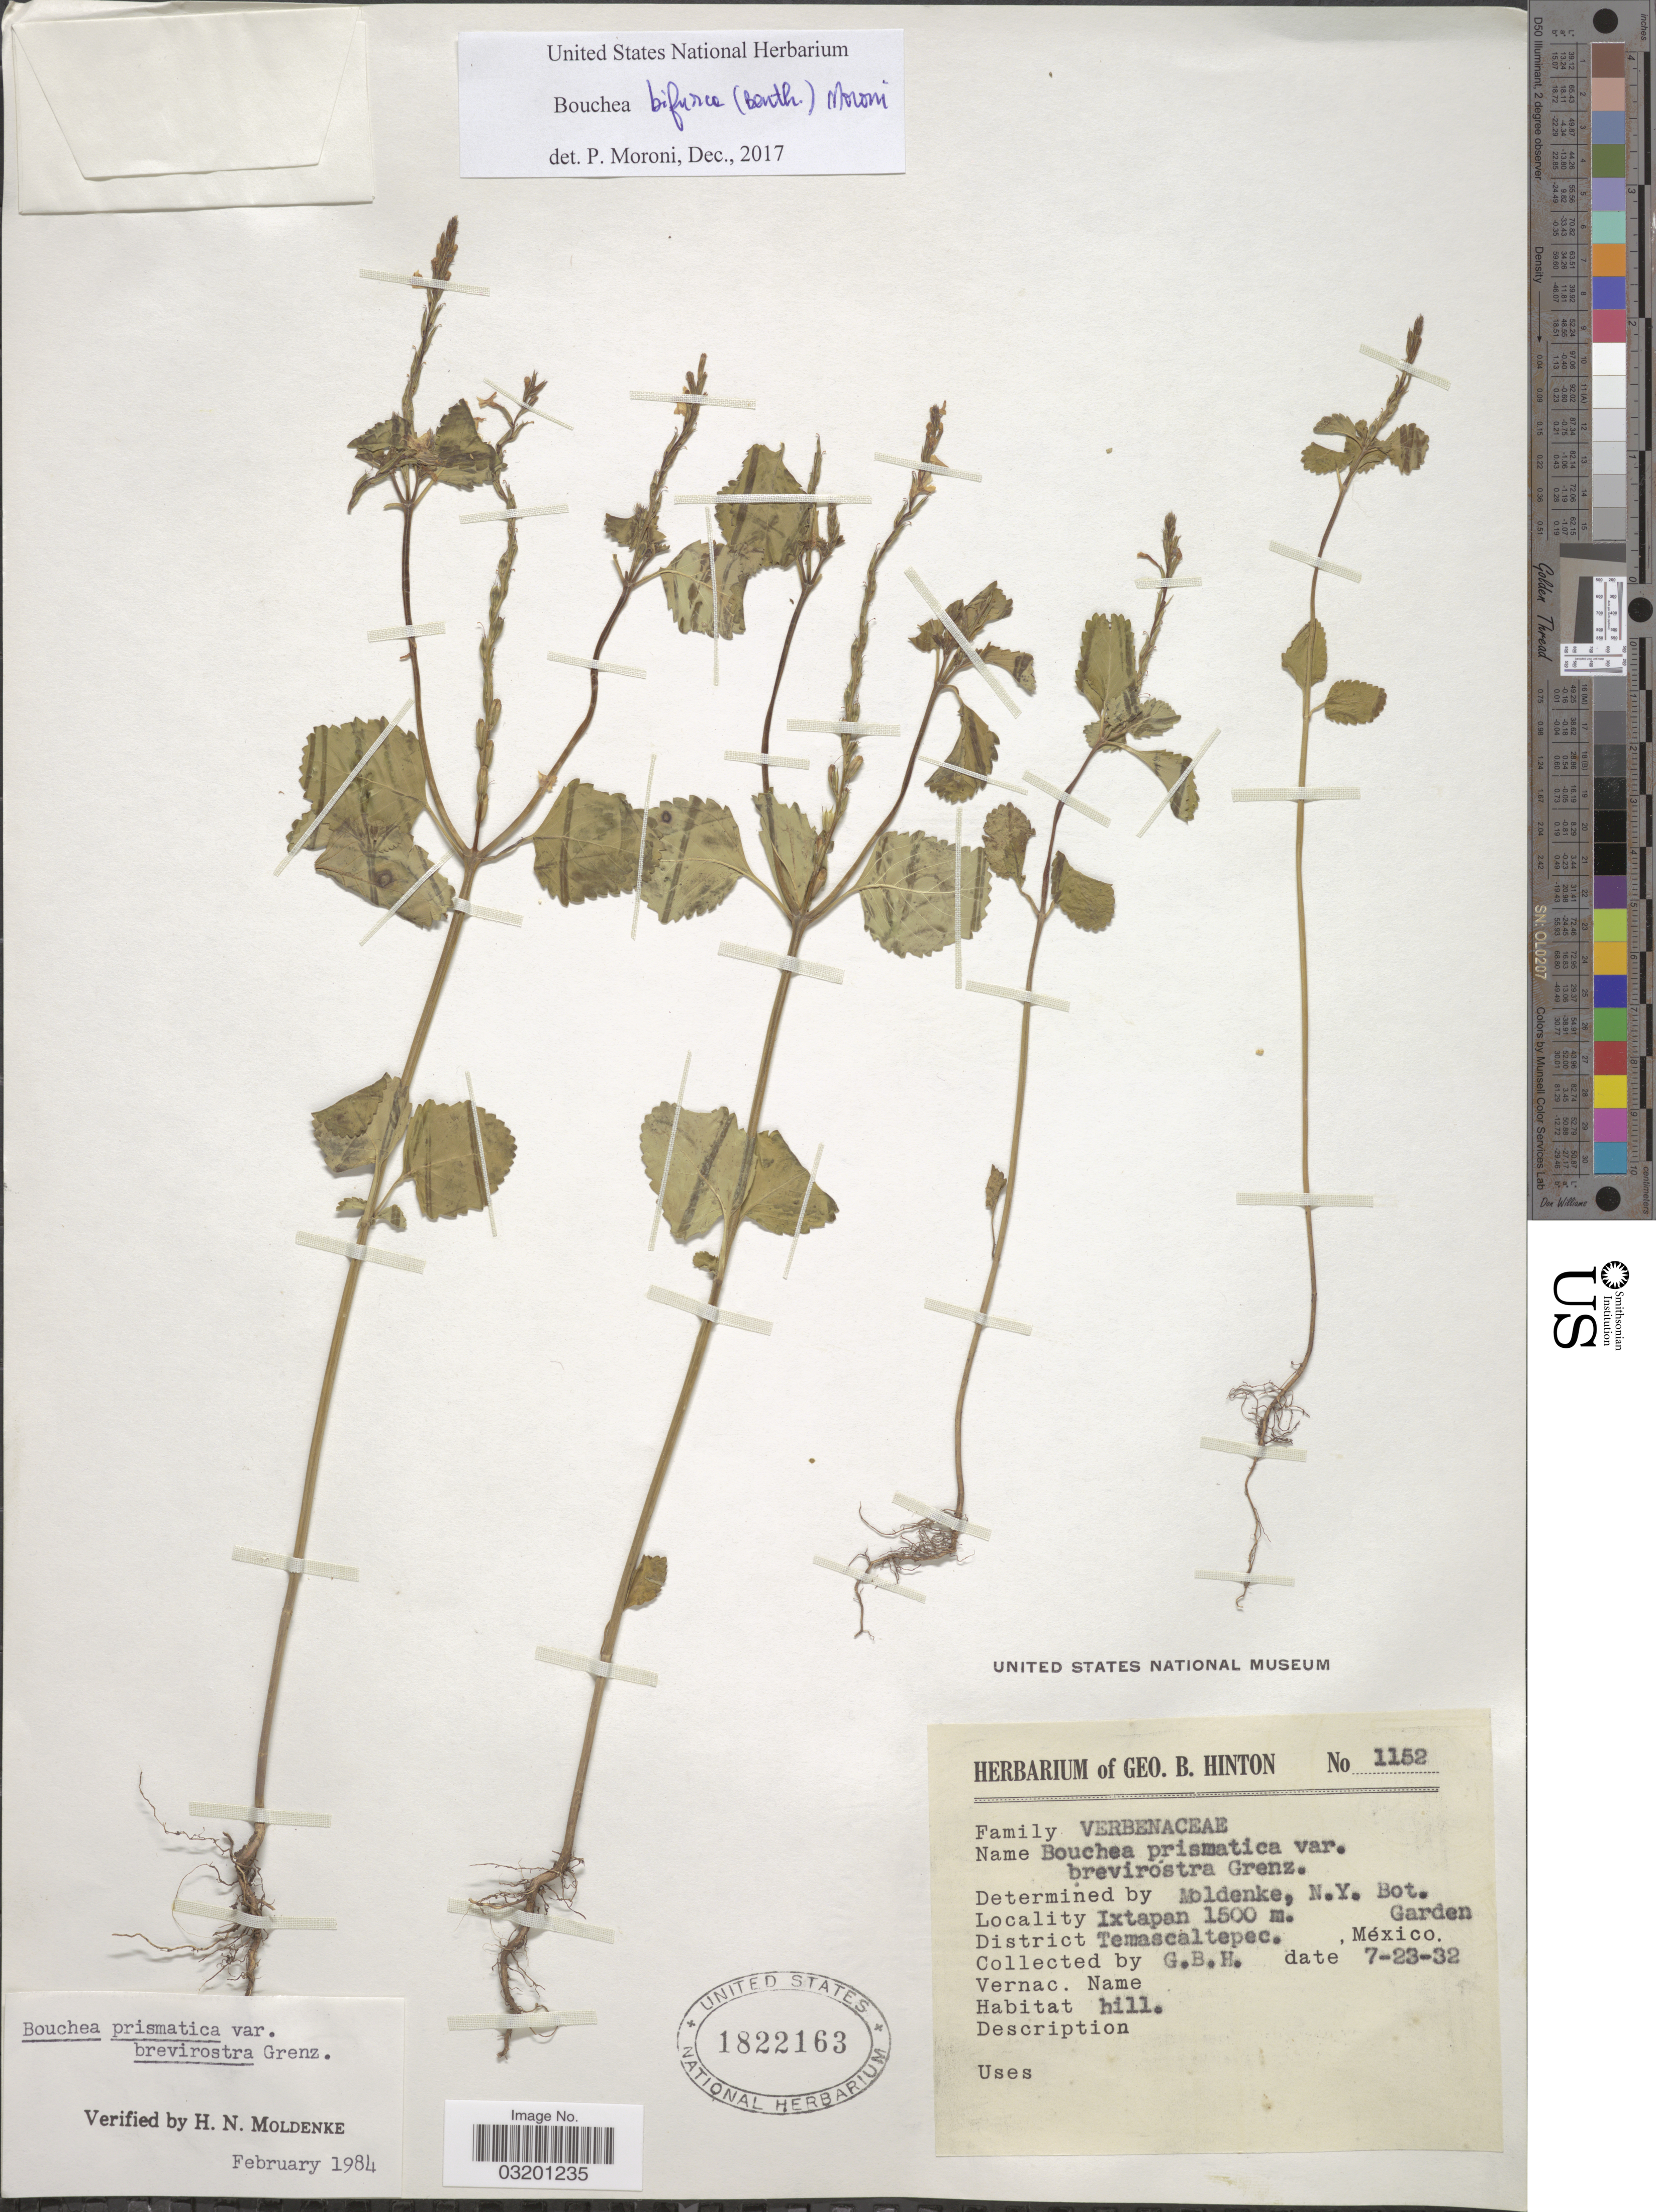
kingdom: Plantae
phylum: Tracheophyta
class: Magnoliopsida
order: Lamiales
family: Verbenaceae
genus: Bouchea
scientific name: Bouchea bifurca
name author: (Benth.) P. Moroni & N. O'Leary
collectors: G. B. Hinton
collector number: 1152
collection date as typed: Transcribed d/m/y: 23/7/32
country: Mexico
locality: Ixtapan. District Temascaltepec. Hill.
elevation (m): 1500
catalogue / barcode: US 1822163